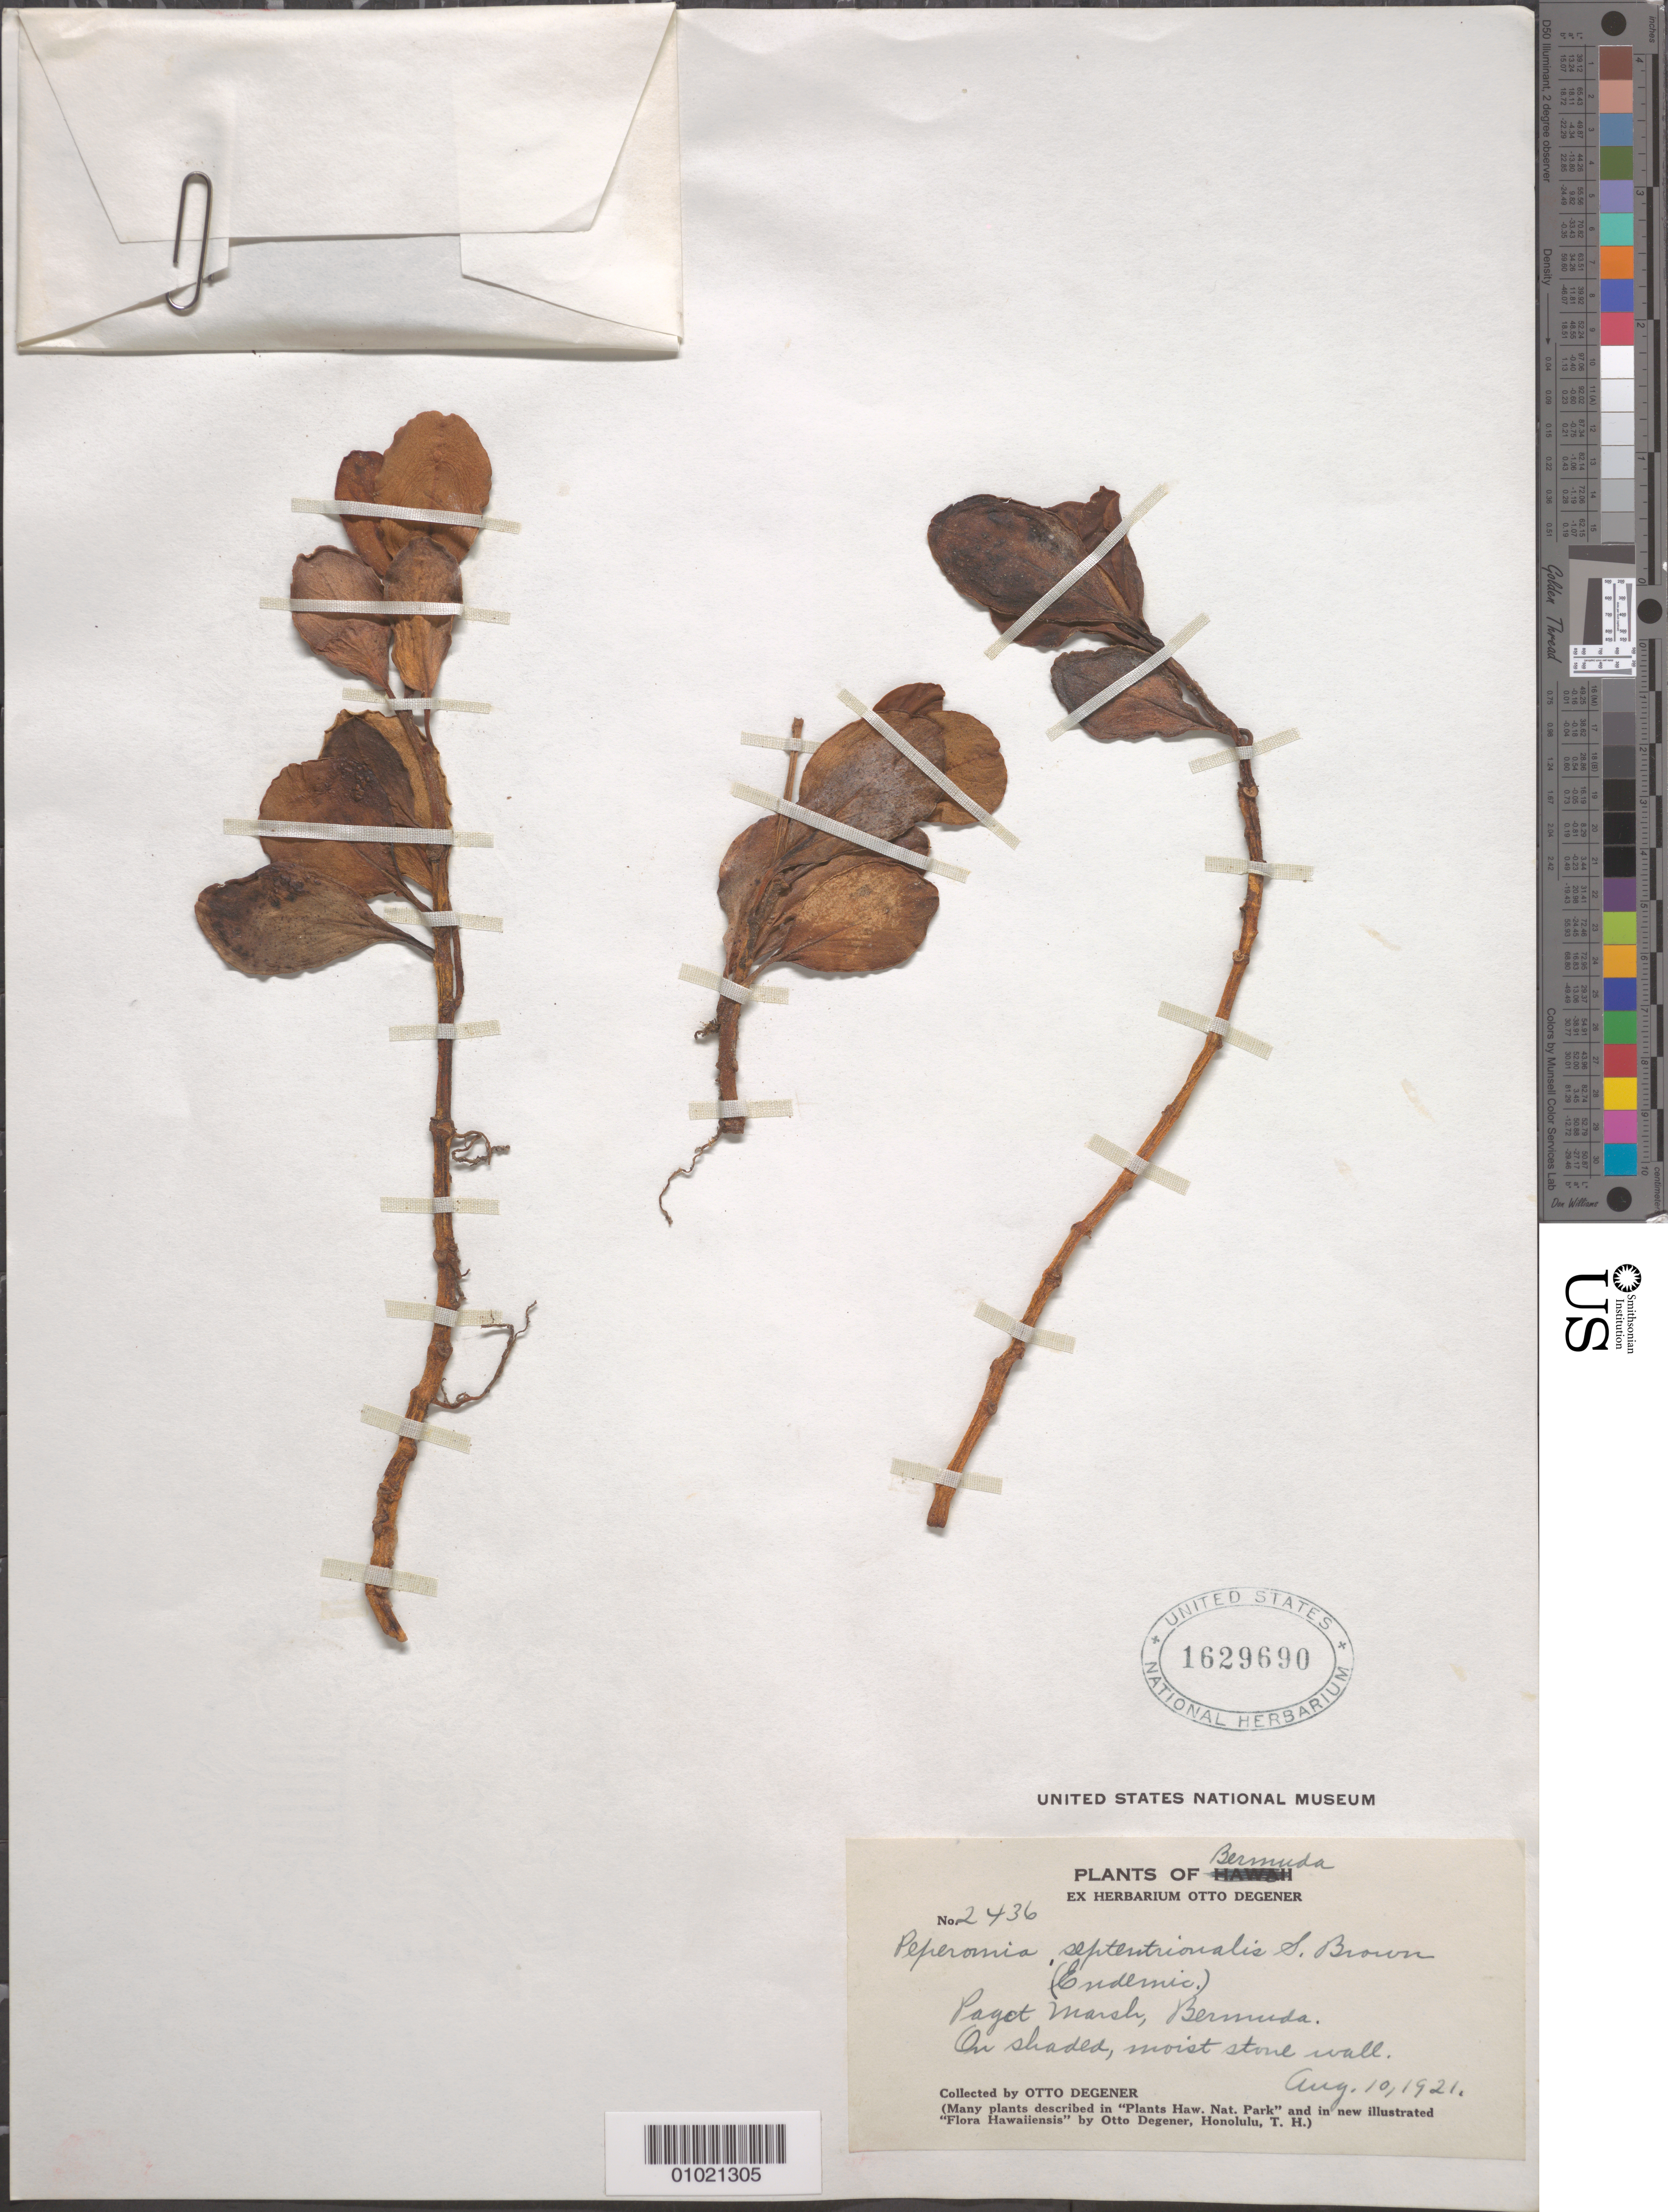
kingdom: Plantae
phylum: Tracheophyta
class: Magnoliopsida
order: Piperales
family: Piperaceae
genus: Peperomia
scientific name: Peperomia septentrionalis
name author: S. Br.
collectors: O. Degener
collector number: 2436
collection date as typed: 10 Aug 1921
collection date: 1921-08-10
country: Bermuda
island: Bermuda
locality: Paget Marsh, on shaded moist stone wall.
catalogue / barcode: US 1629690